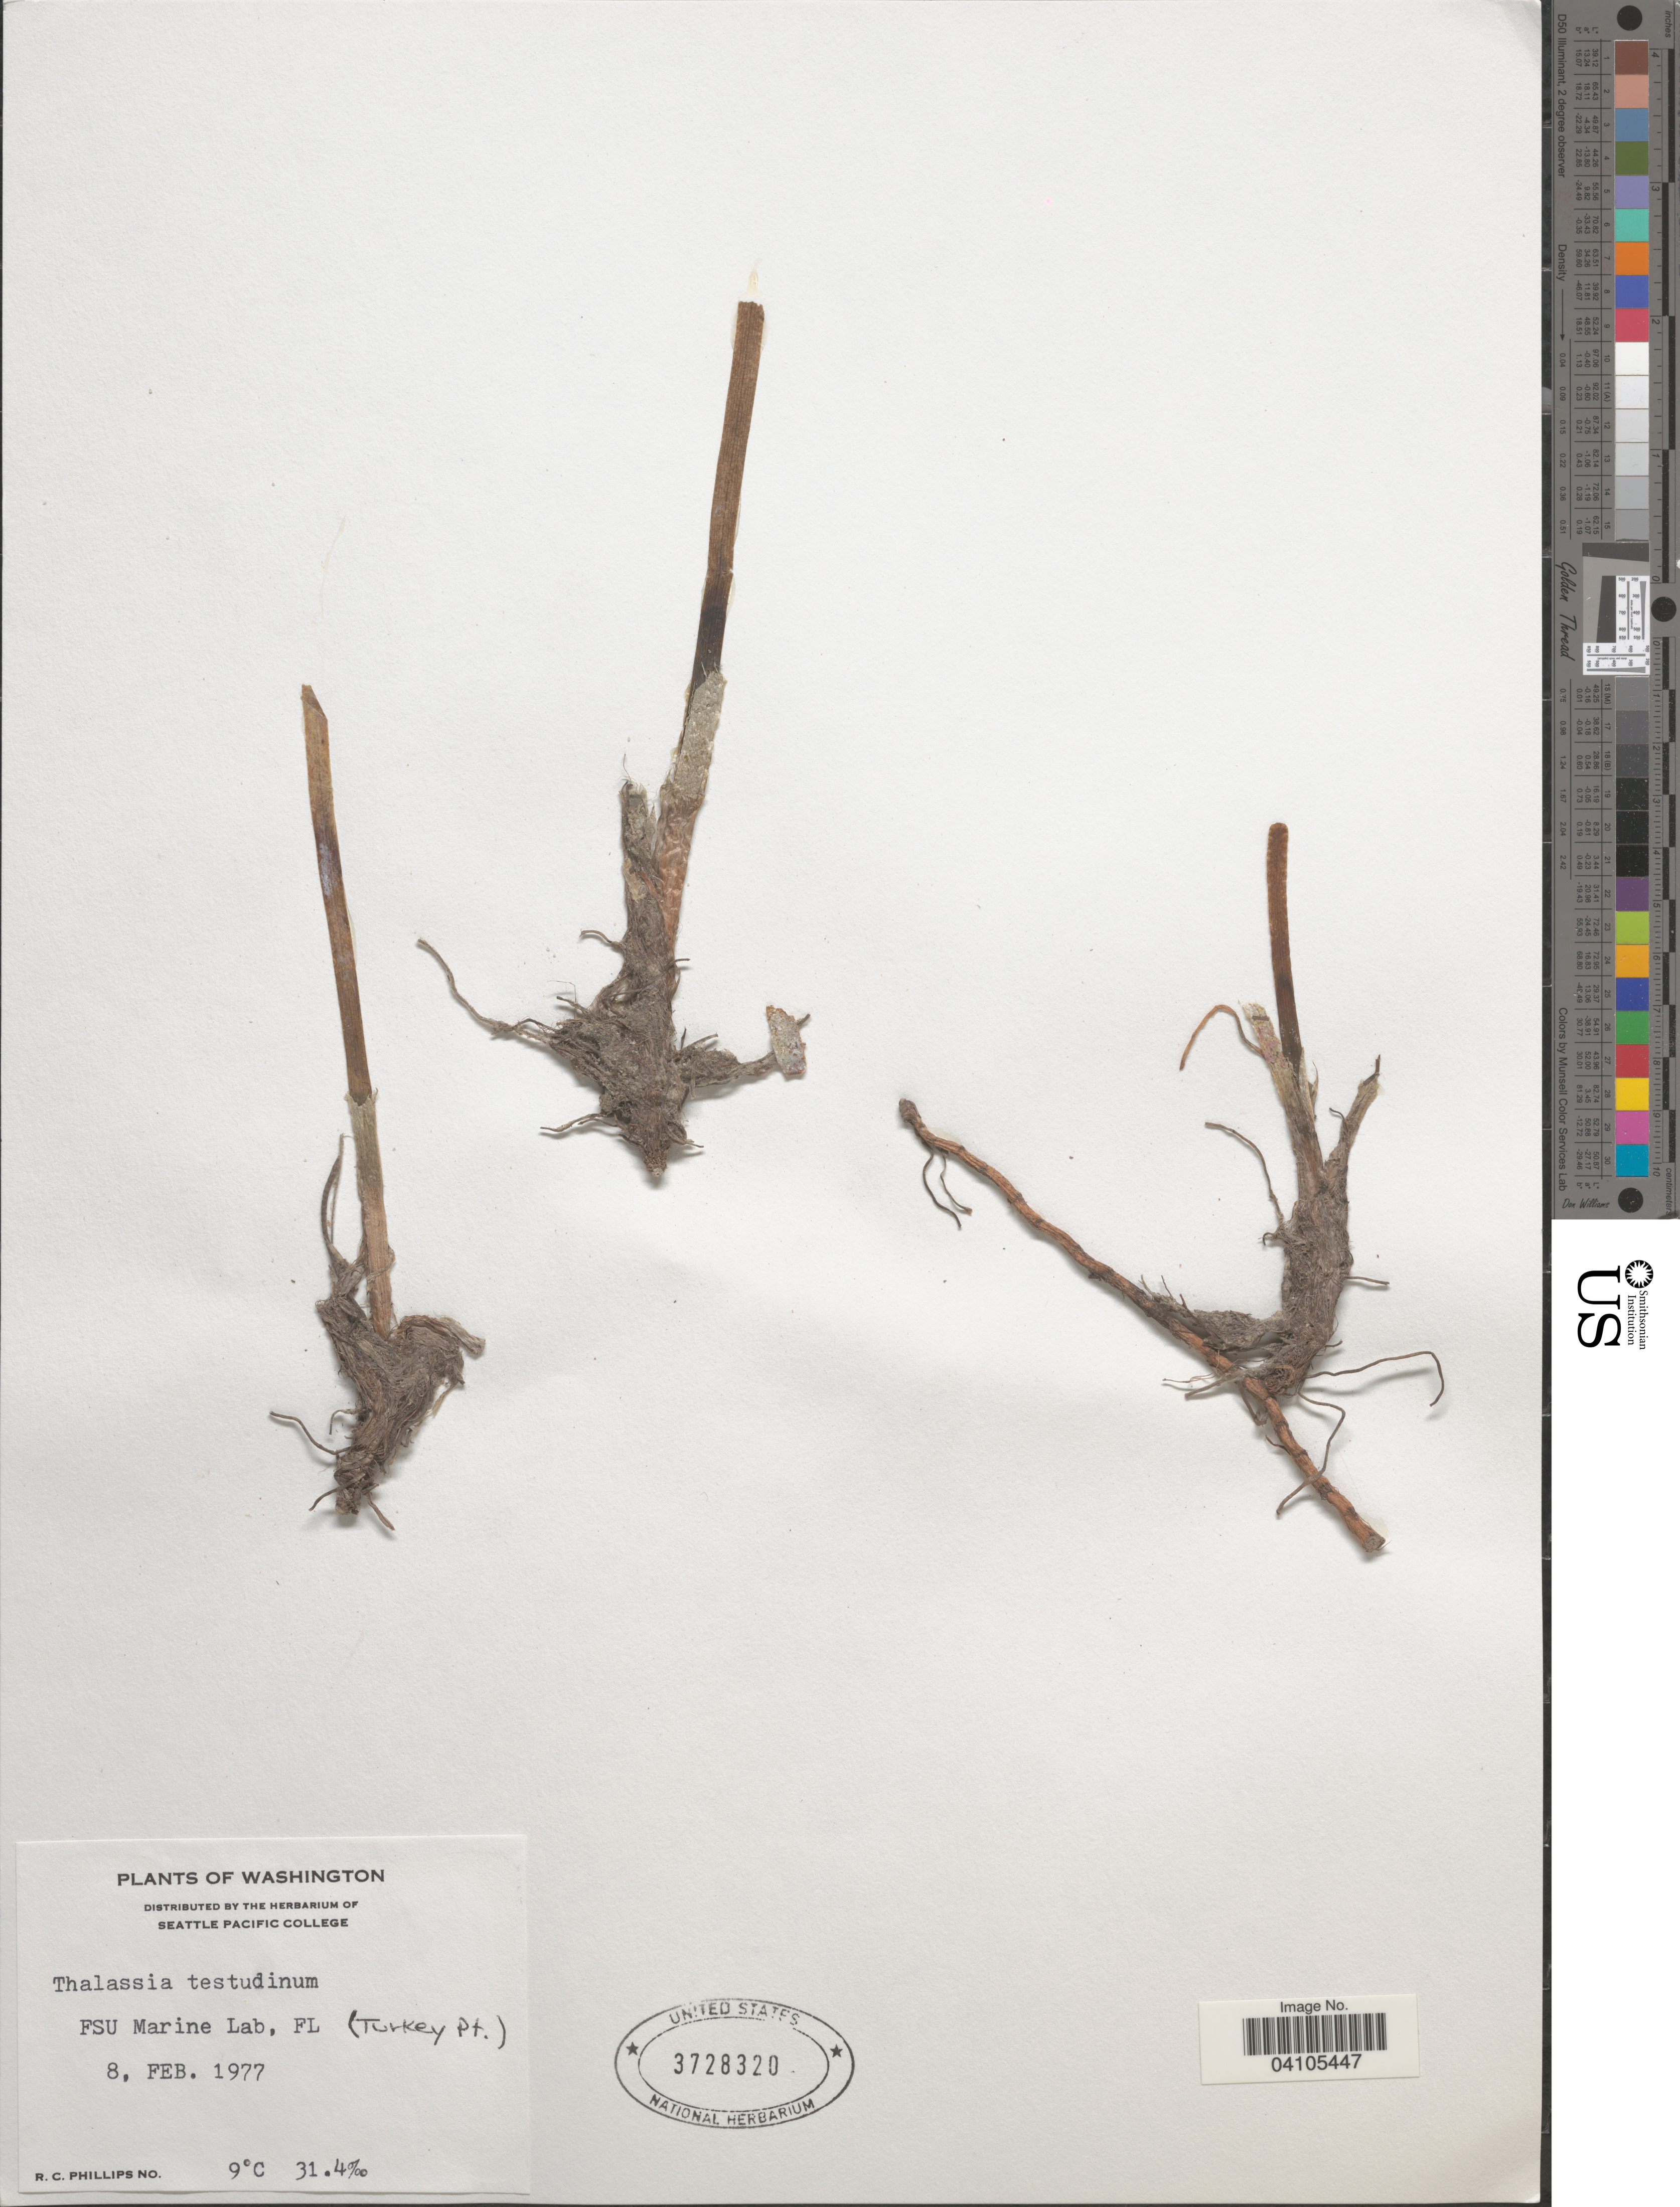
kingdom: Plantae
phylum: Tracheophyta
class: Liliopsida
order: Alismatales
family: Hydrocharitaceae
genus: Thalassia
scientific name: Thalassia testudinum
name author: Banks & Sol. ex K.D. Koenig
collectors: R. C. Phillips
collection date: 1977-02-08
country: United States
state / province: Florida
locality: FSU Marine Lab, (Turkey Pt.).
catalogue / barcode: US 3728320